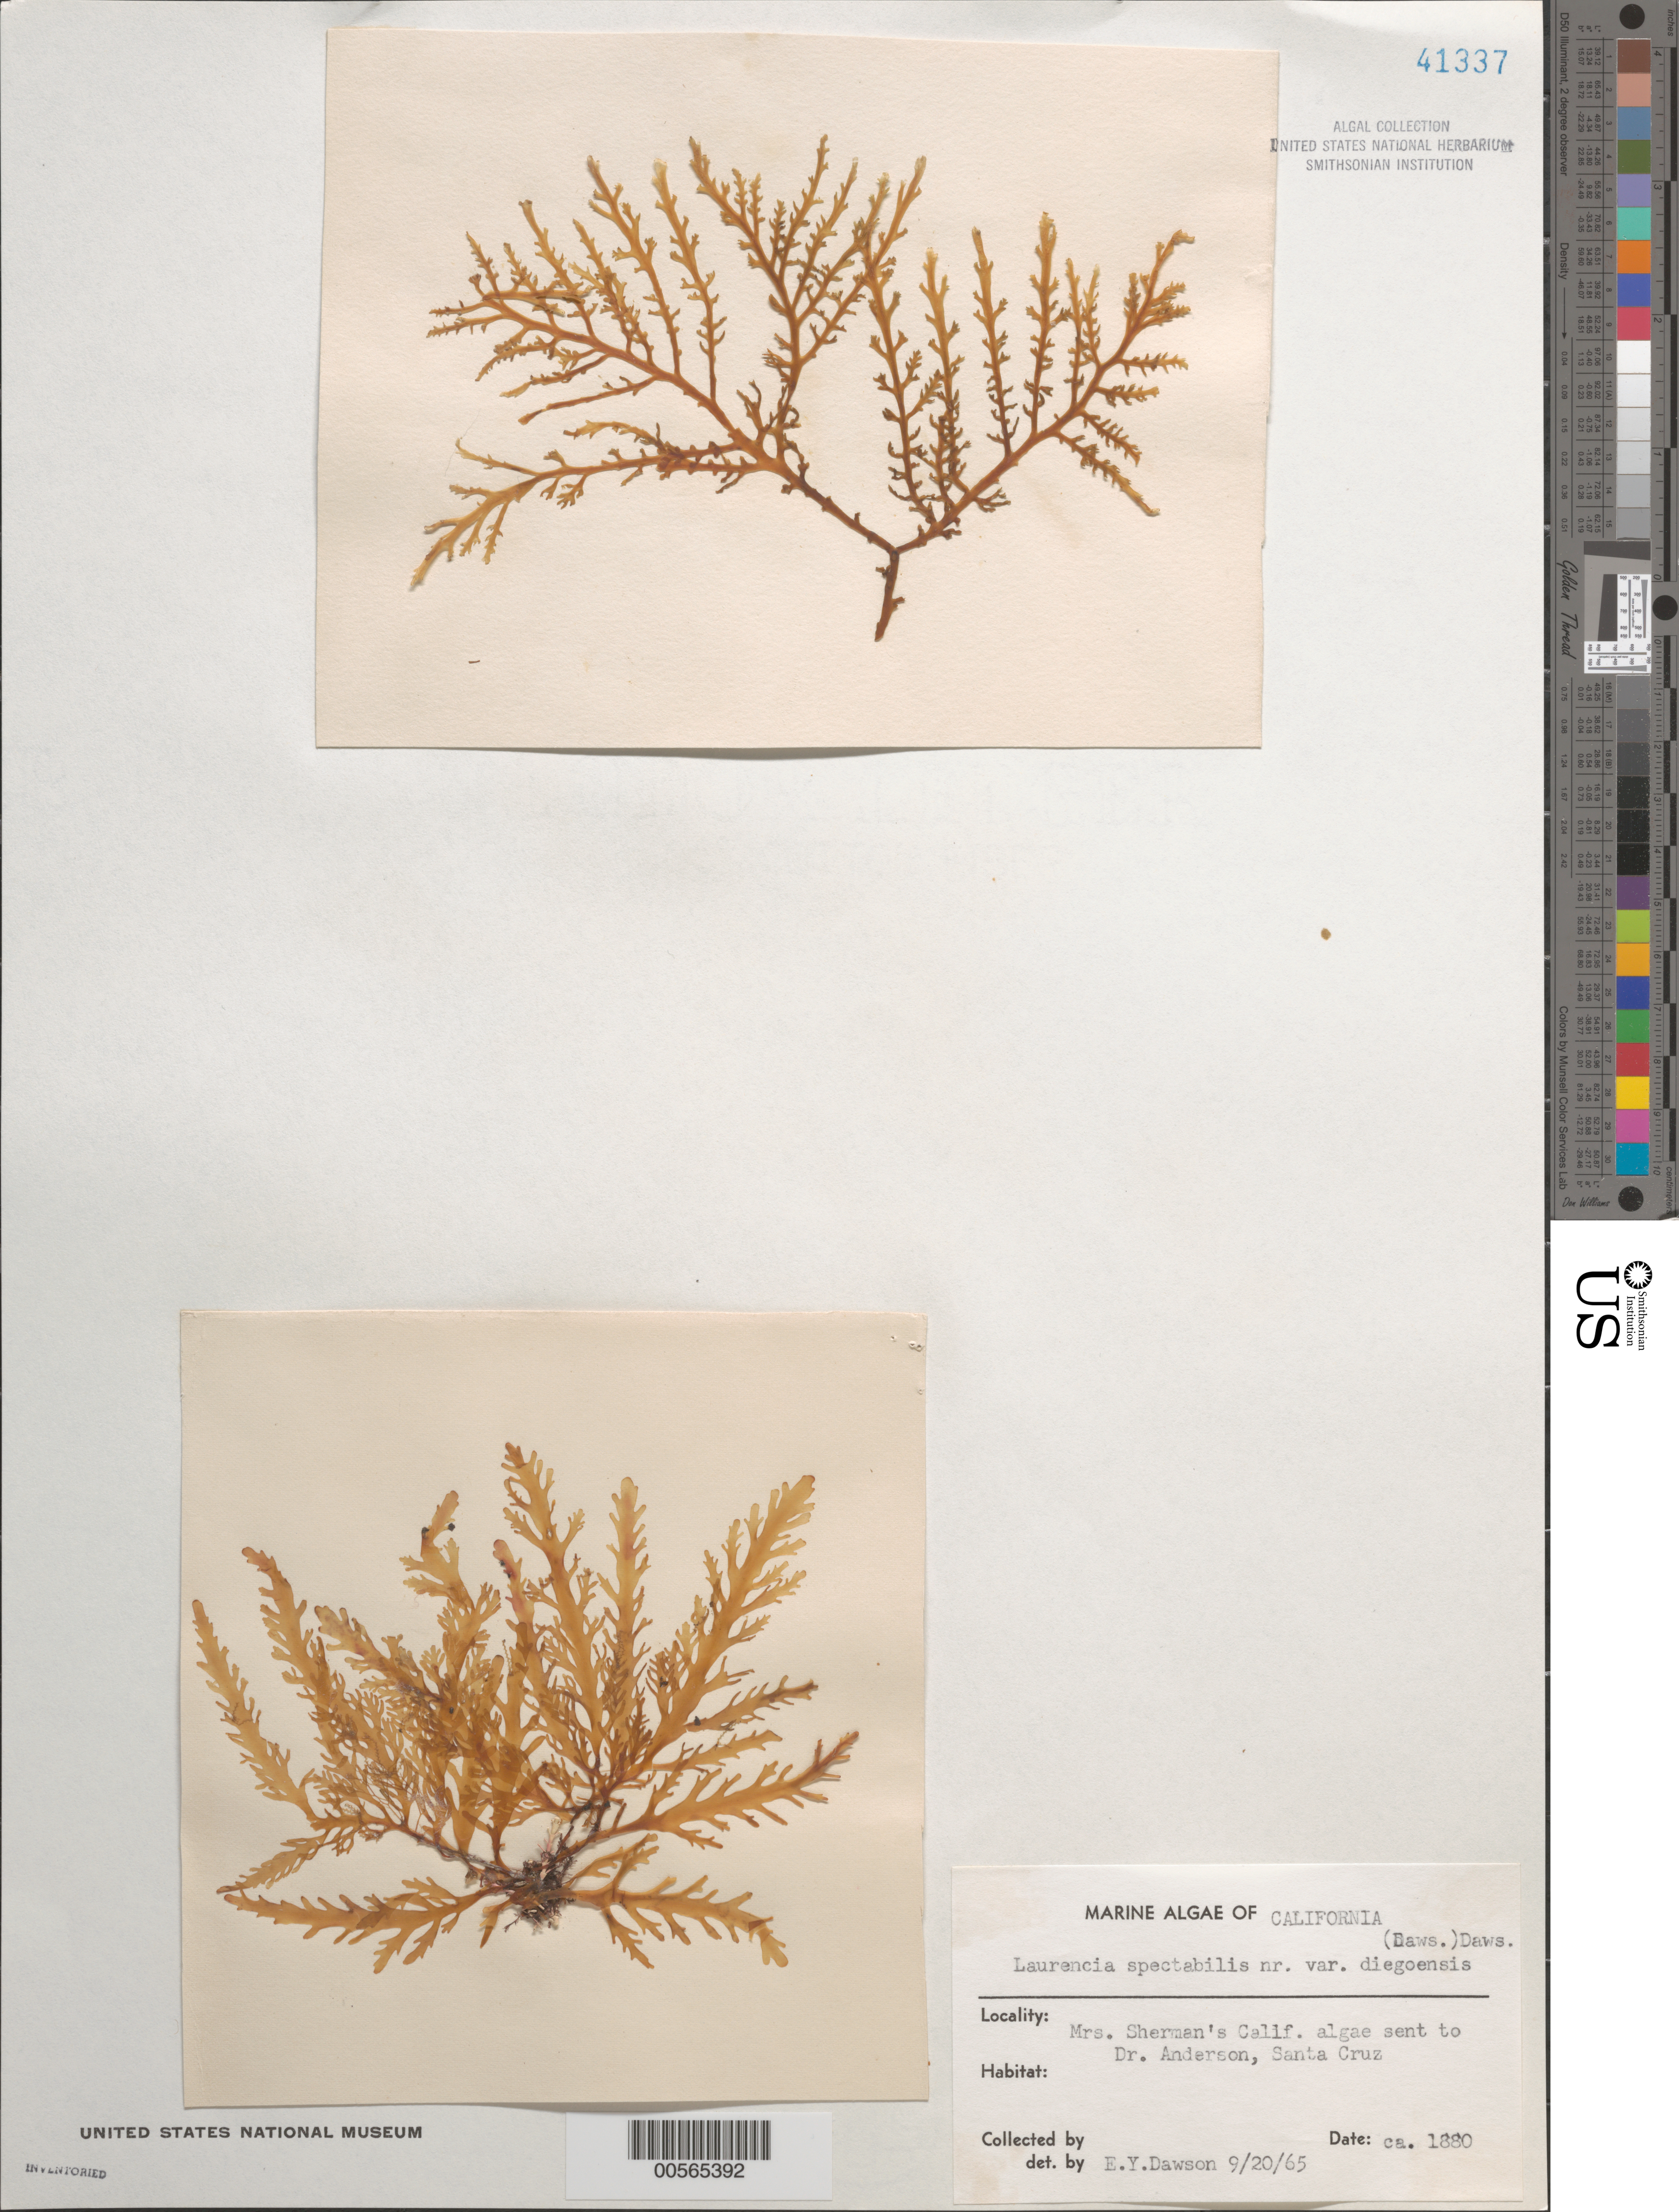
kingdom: Plantae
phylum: Rhodophyta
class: Florideophyceae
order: Ceramiales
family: Rhodomelaceae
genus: Osmundea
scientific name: Osmundea spectabilis var. diegoensis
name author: (E.Y. Dawson) K.W. Nam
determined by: Algae name updating Project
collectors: M. Sherman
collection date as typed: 1880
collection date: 1880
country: United States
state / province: California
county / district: Santa Cruz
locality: Santa Cruz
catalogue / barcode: US 41337